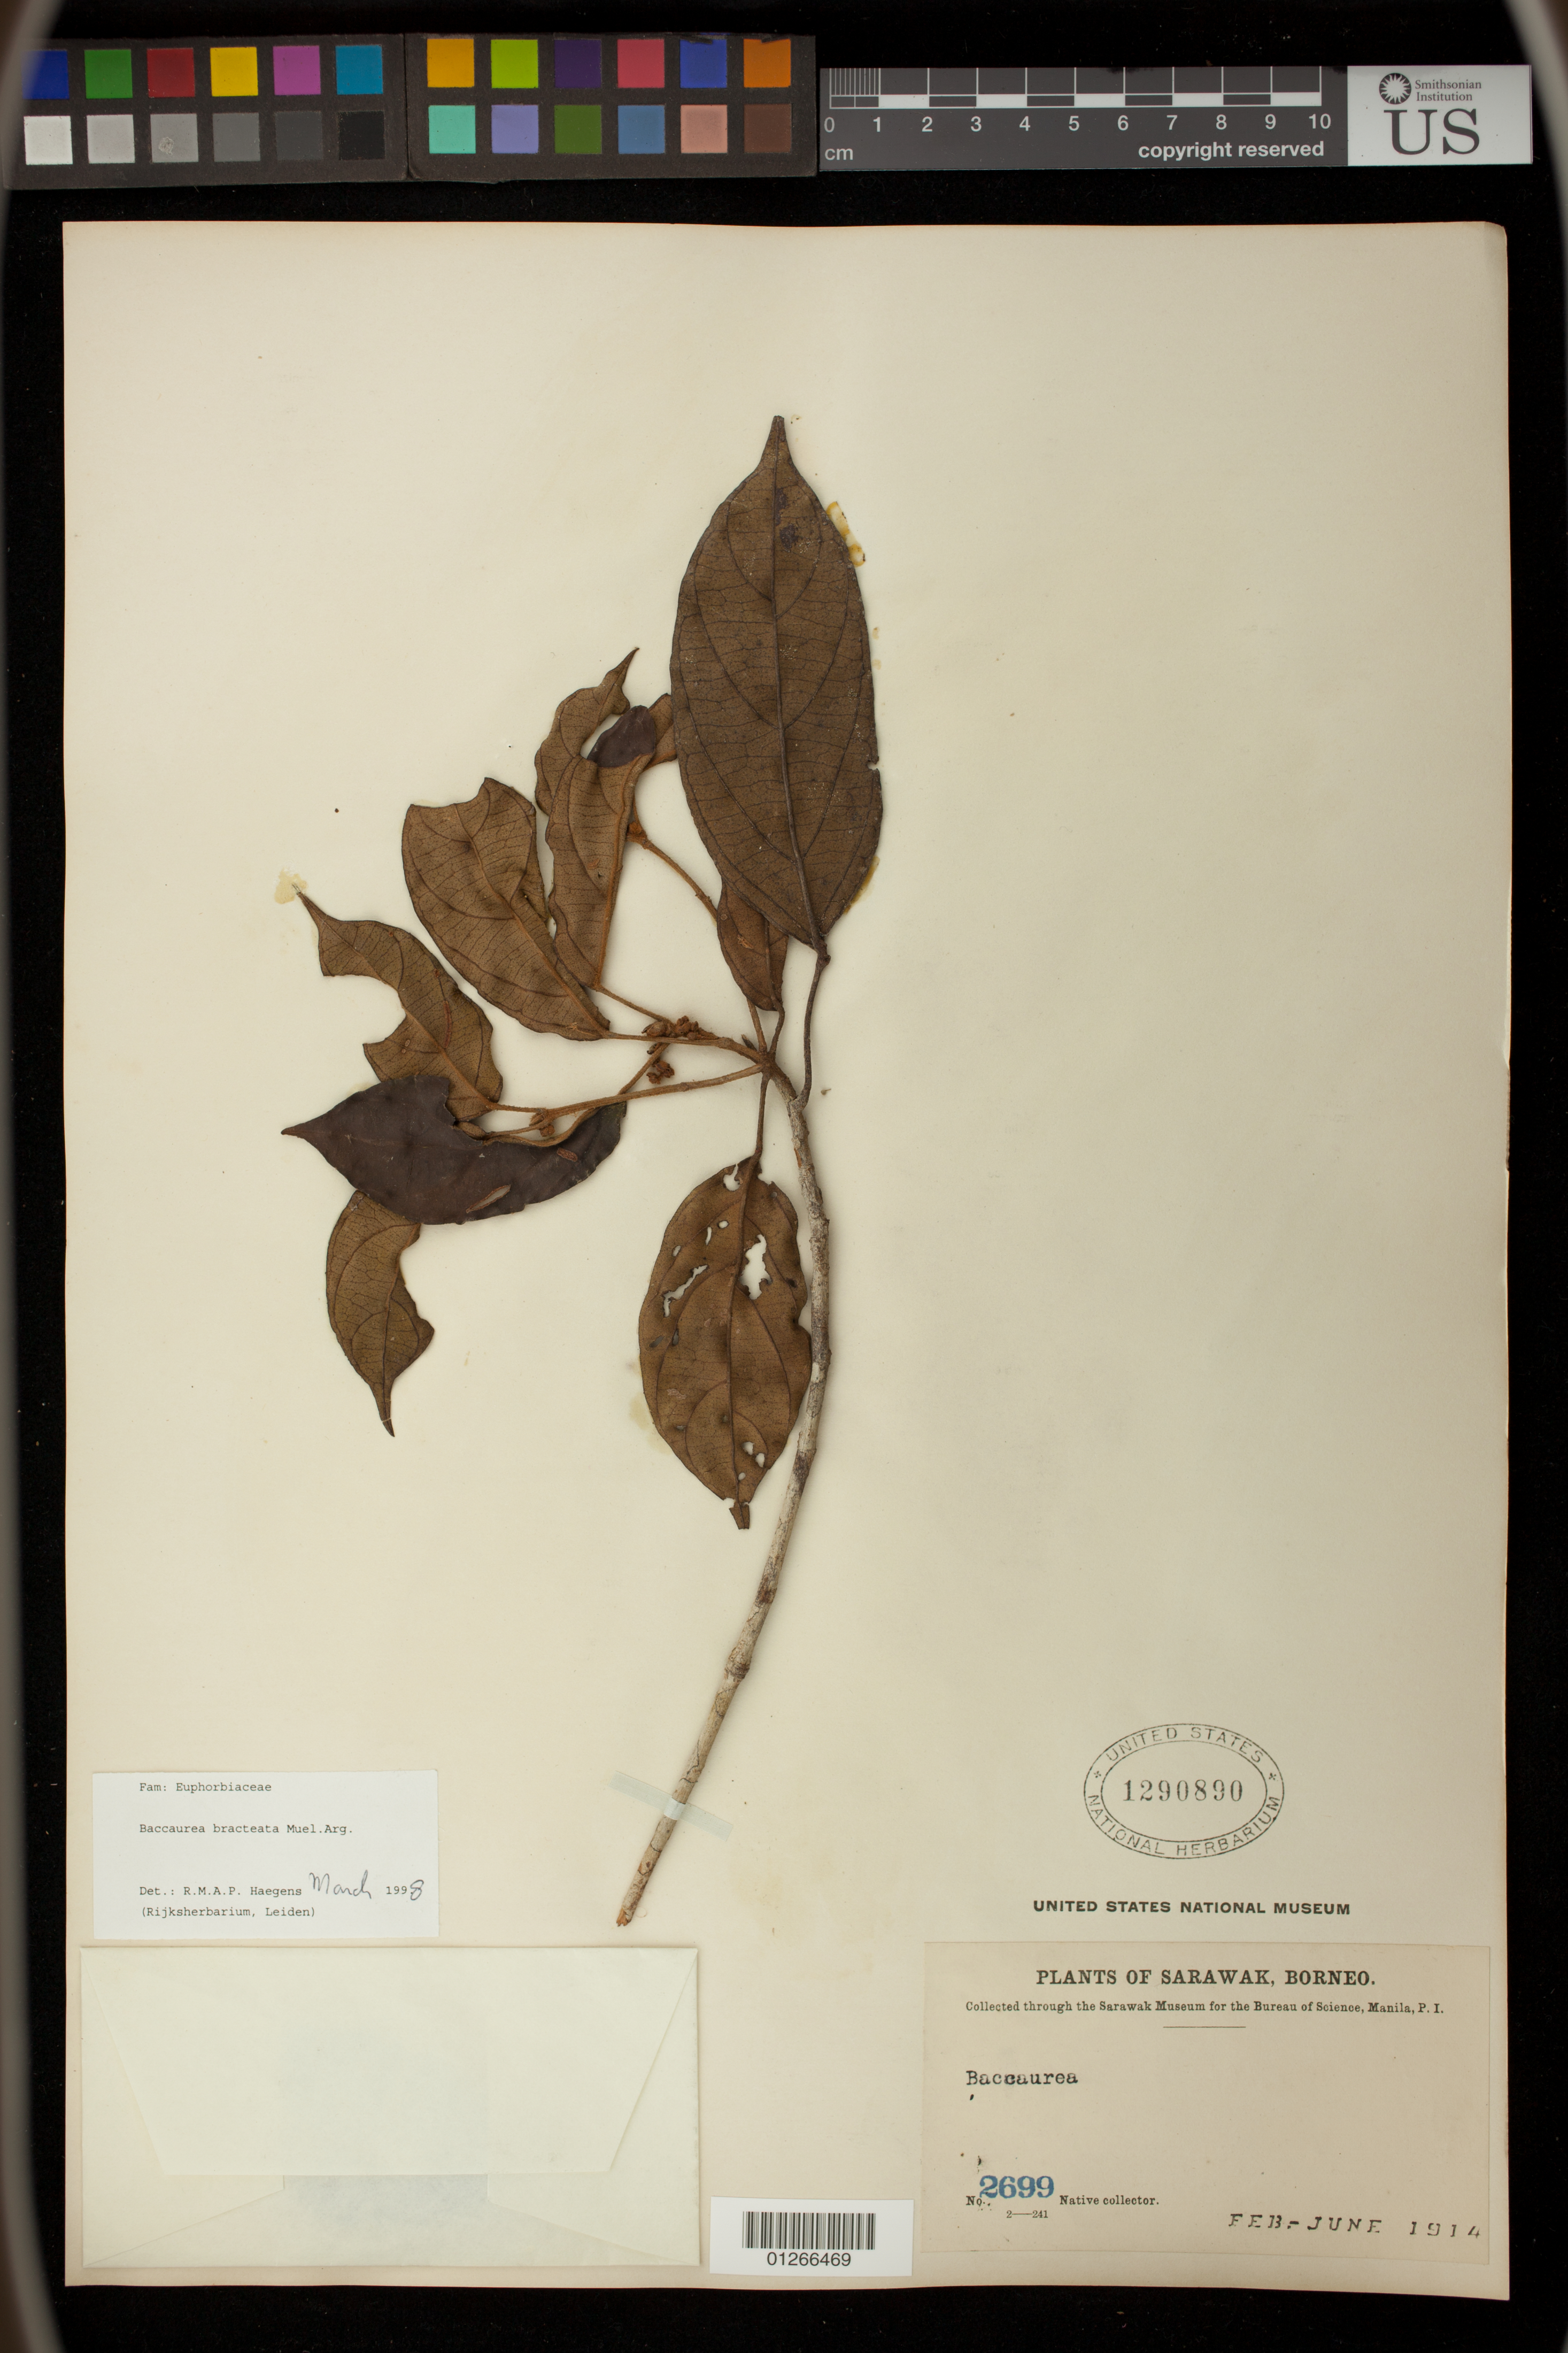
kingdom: Plantae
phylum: Tracheophyta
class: Magnoliopsida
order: Malpighiales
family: Phyllanthaceae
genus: Baccaurea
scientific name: Baccaurea bracteata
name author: Müll. Arg.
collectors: Native collector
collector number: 2699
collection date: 1914-02/1914-06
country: Malaysia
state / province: Sarawak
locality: Borneo